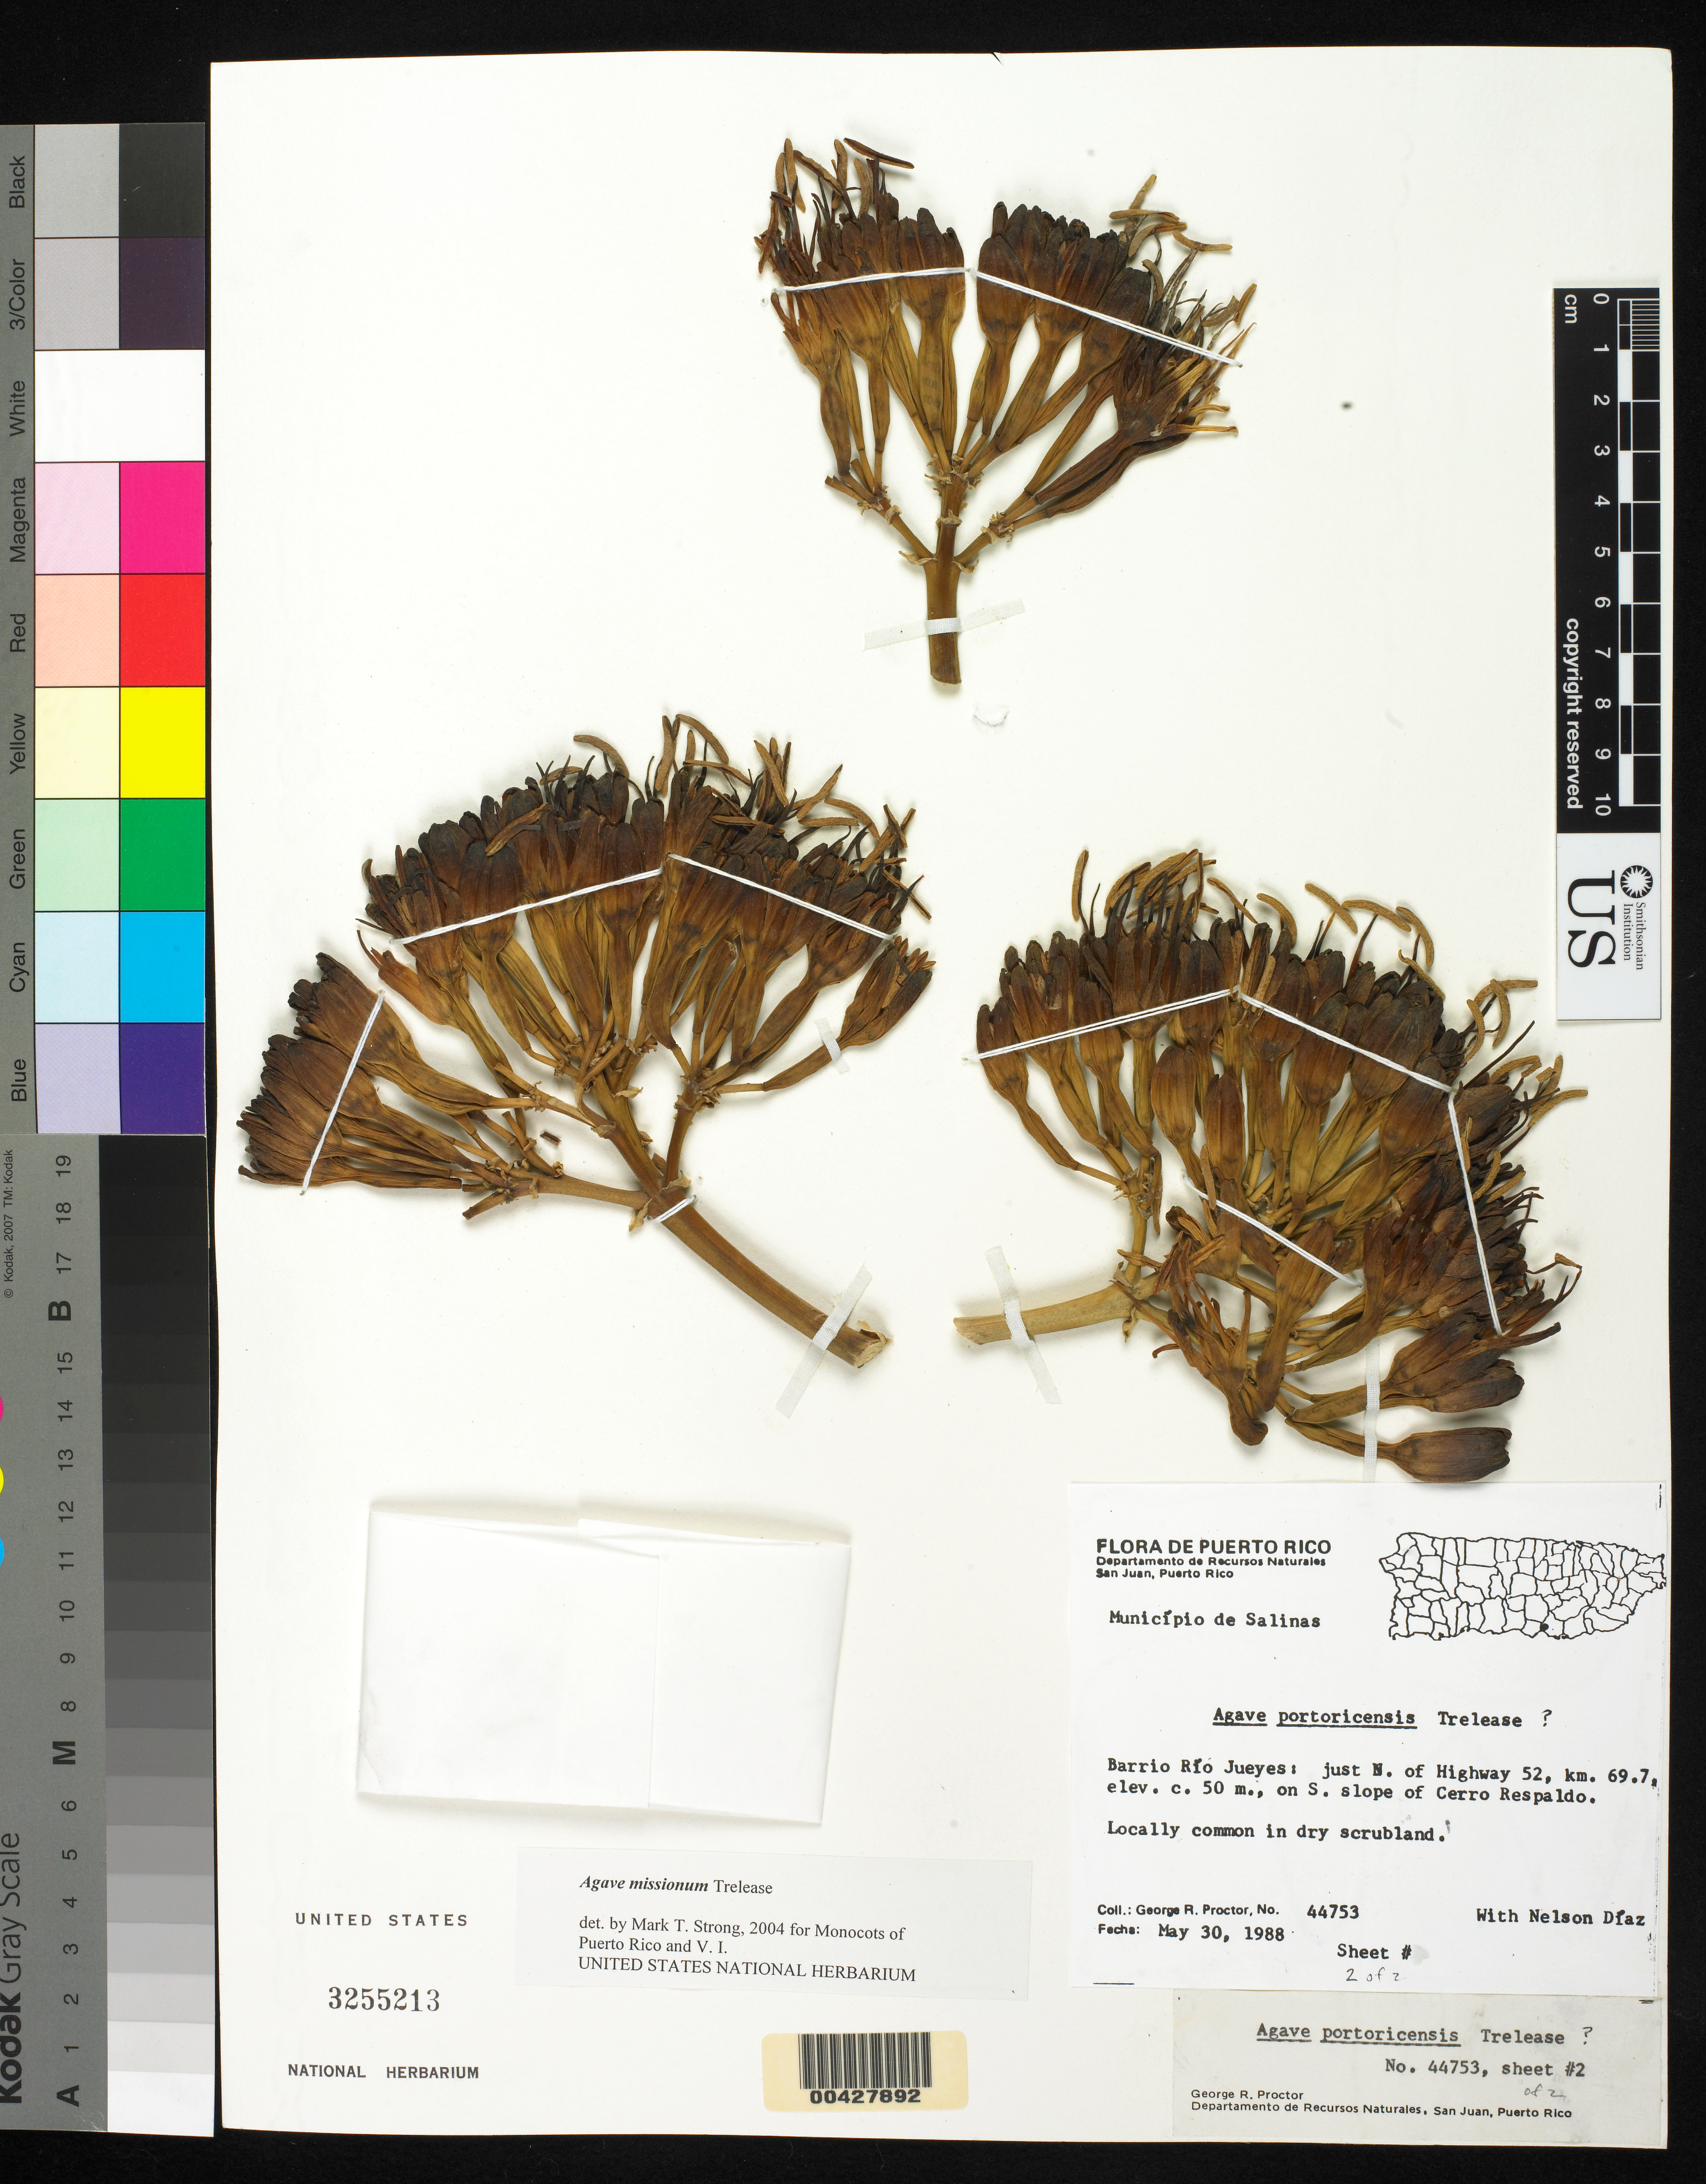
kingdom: Plantae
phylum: Tracheophyta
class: Liliopsida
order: Asparagales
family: Asparagaceae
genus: Agave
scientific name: Agave portoricensis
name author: Trel.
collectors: G. R. Proctor & N. Diaz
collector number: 44753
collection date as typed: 30 May 1988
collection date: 1988-05-30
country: Puerto Rico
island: Greater Antilles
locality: Salinas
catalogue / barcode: US 3255213